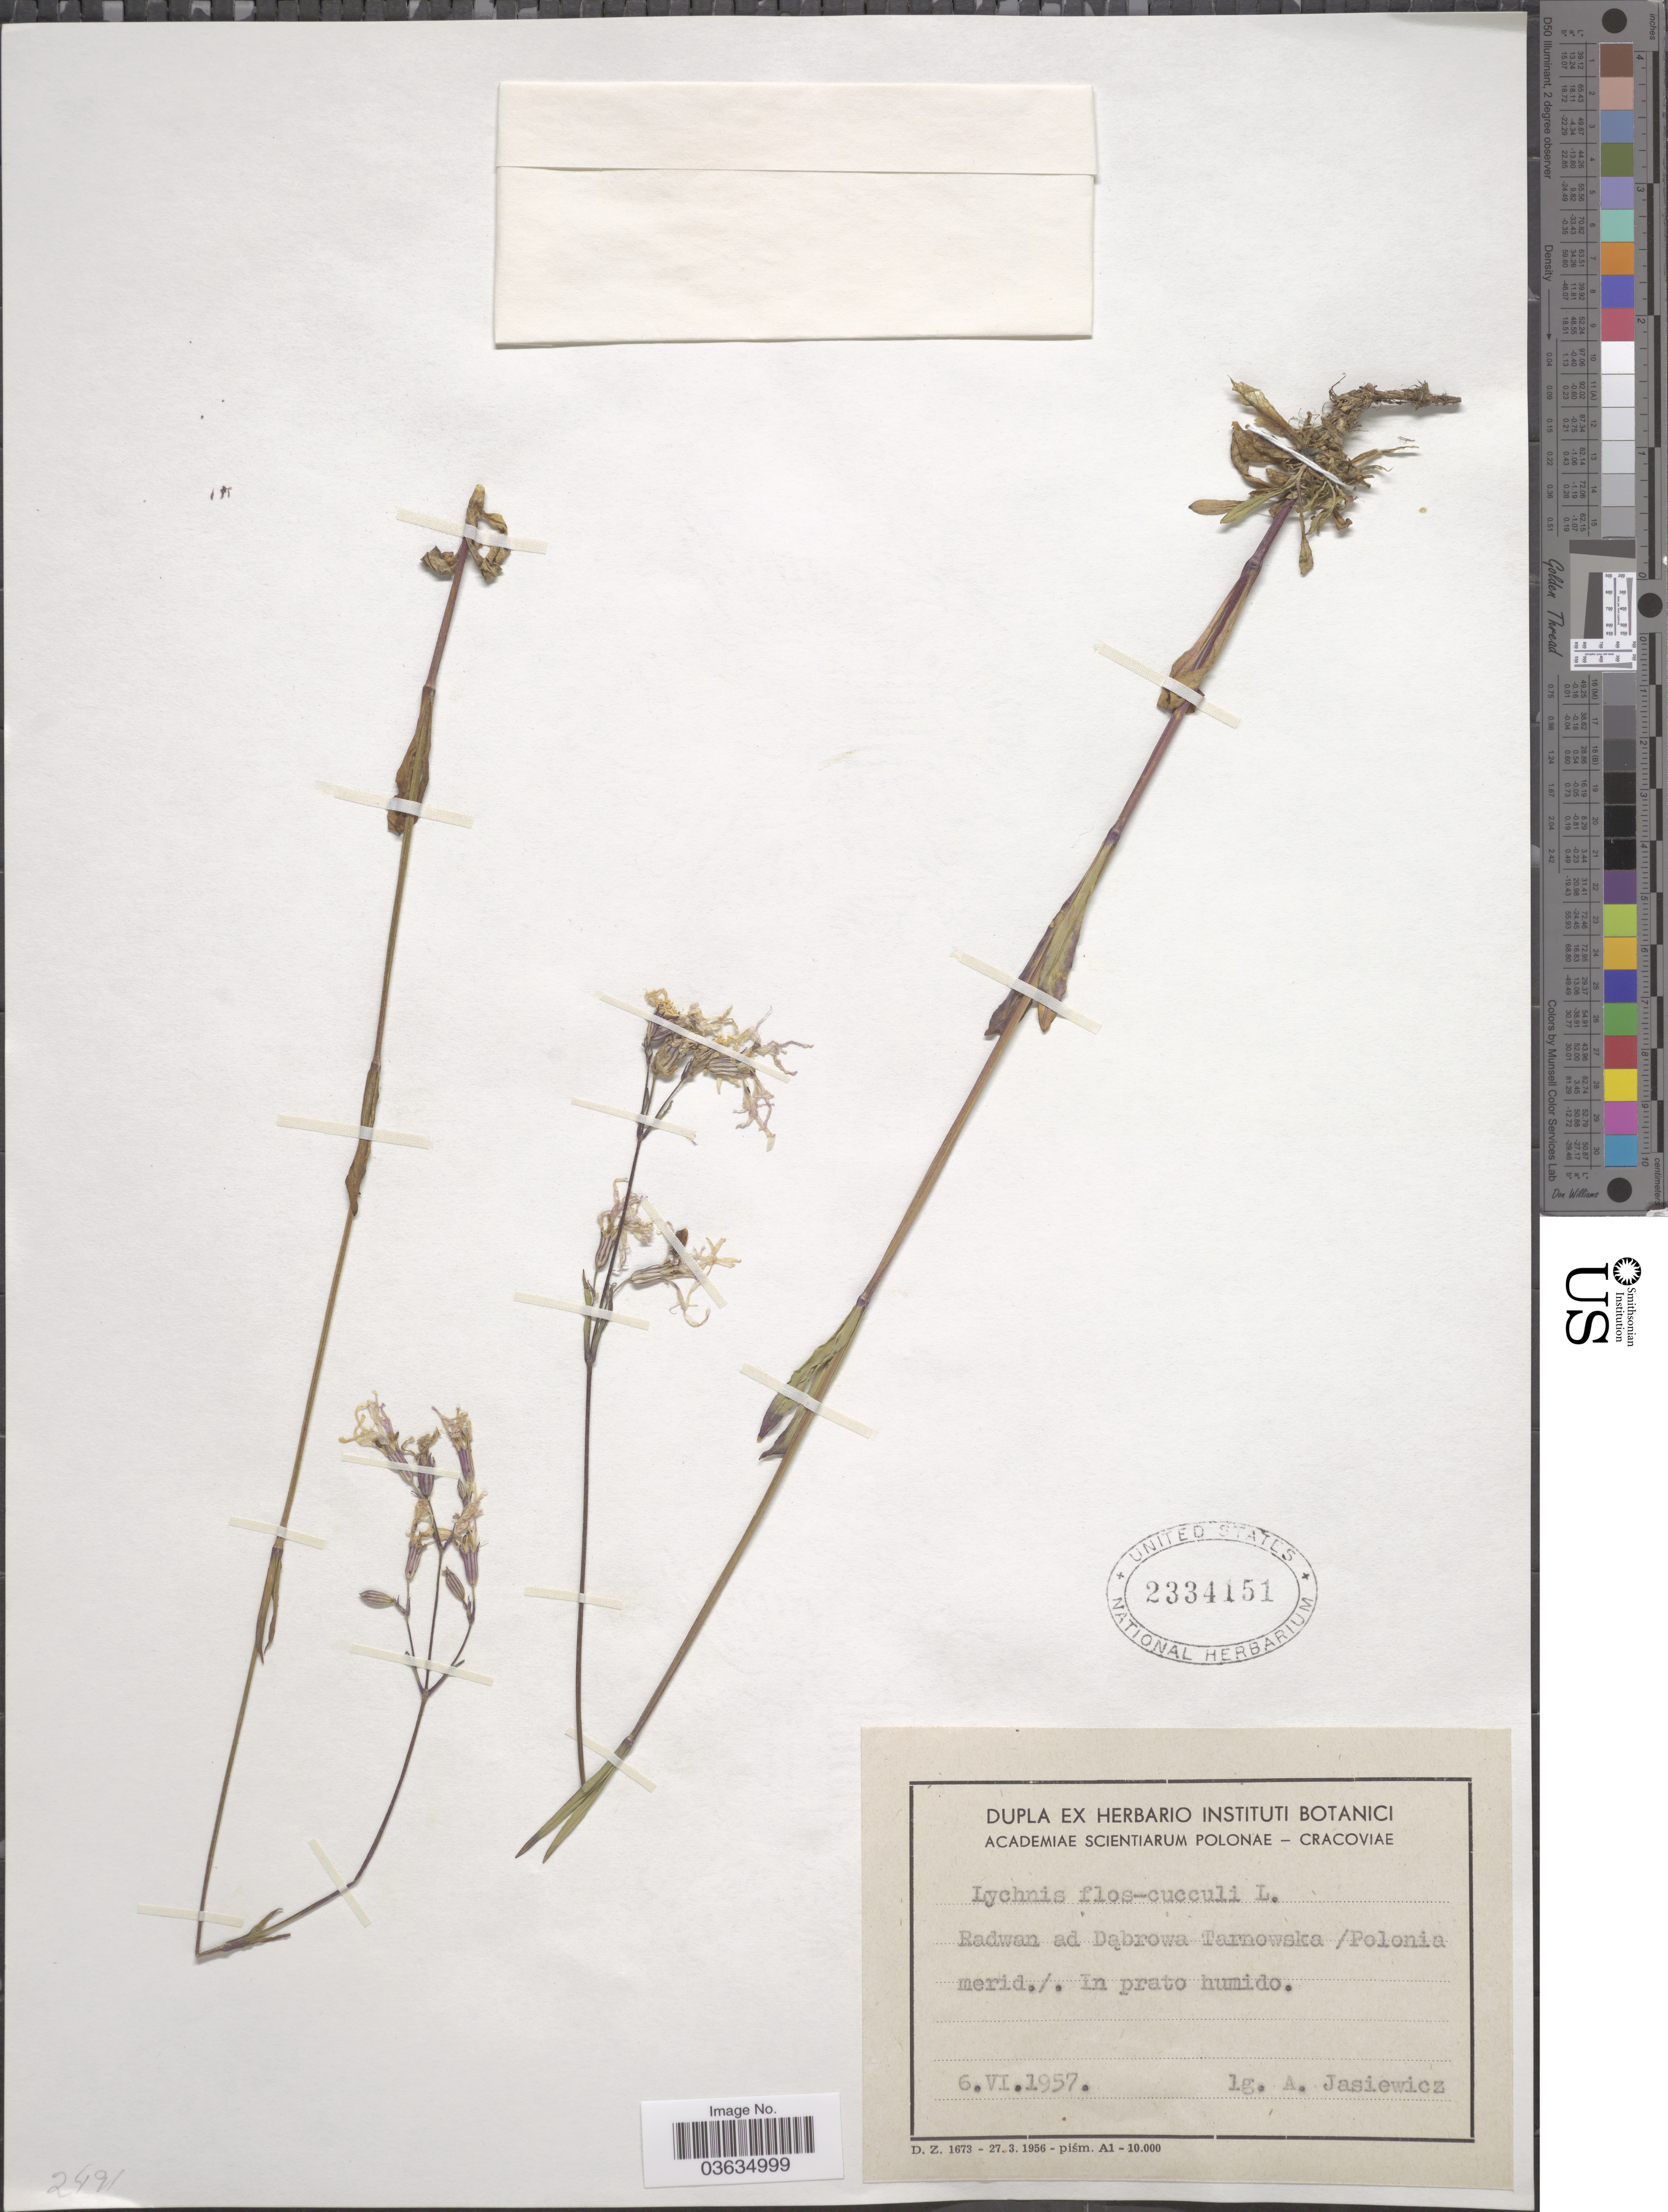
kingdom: Plantae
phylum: Tracheophyta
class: Magnoliopsida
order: Caryophyllales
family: Caryophyllaceae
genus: Silene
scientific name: Silene flos-cuculi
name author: (L.) Greuter & Burdet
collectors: A. Jasiewicz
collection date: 1957-06-06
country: Poland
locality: Radwan ad Dabrowa Tarnowska / Polonia merid.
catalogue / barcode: US 2334151